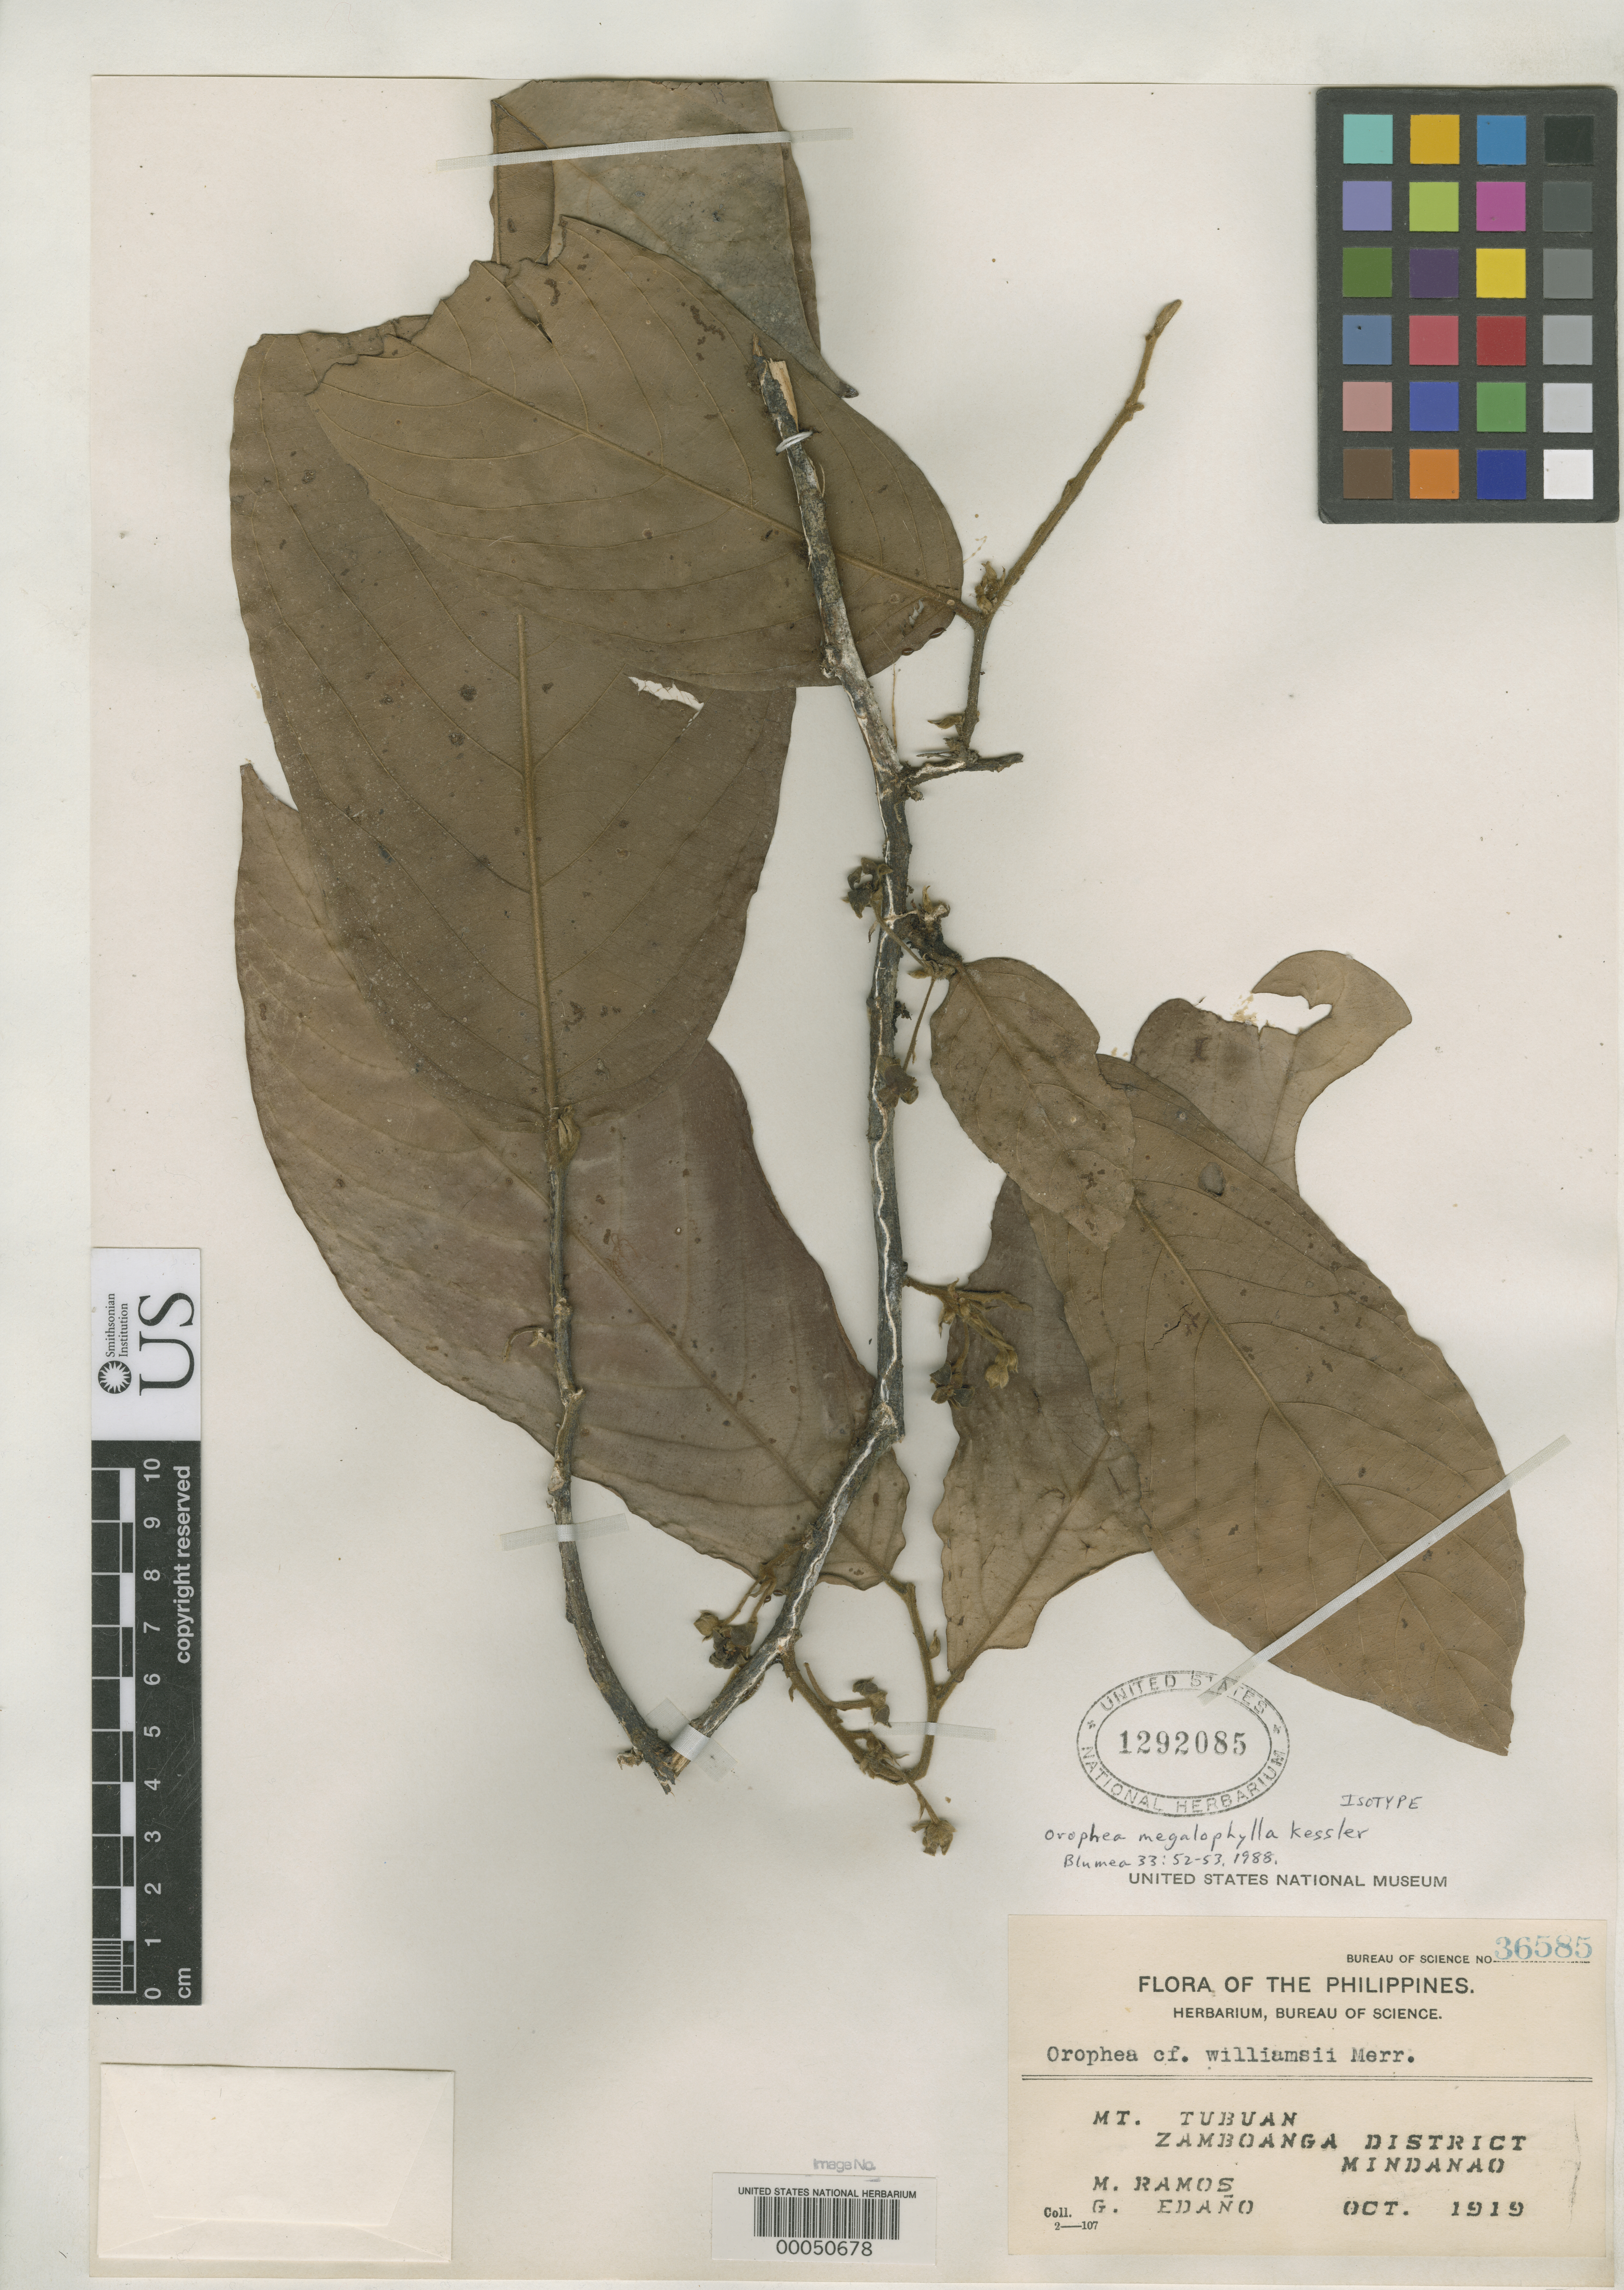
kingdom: Plantae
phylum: Tracheophyta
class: Magnoliopsida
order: Magnoliales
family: Annonaceae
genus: Orophea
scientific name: Orophea megalophylla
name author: Kessler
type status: Isotype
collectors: M. Ramos & G. E. Edaño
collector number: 36585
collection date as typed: Oct 1919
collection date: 1919-10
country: Philippines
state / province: Zamboanga Peninsula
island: Mindanao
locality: Mount Turban.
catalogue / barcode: US 1292085